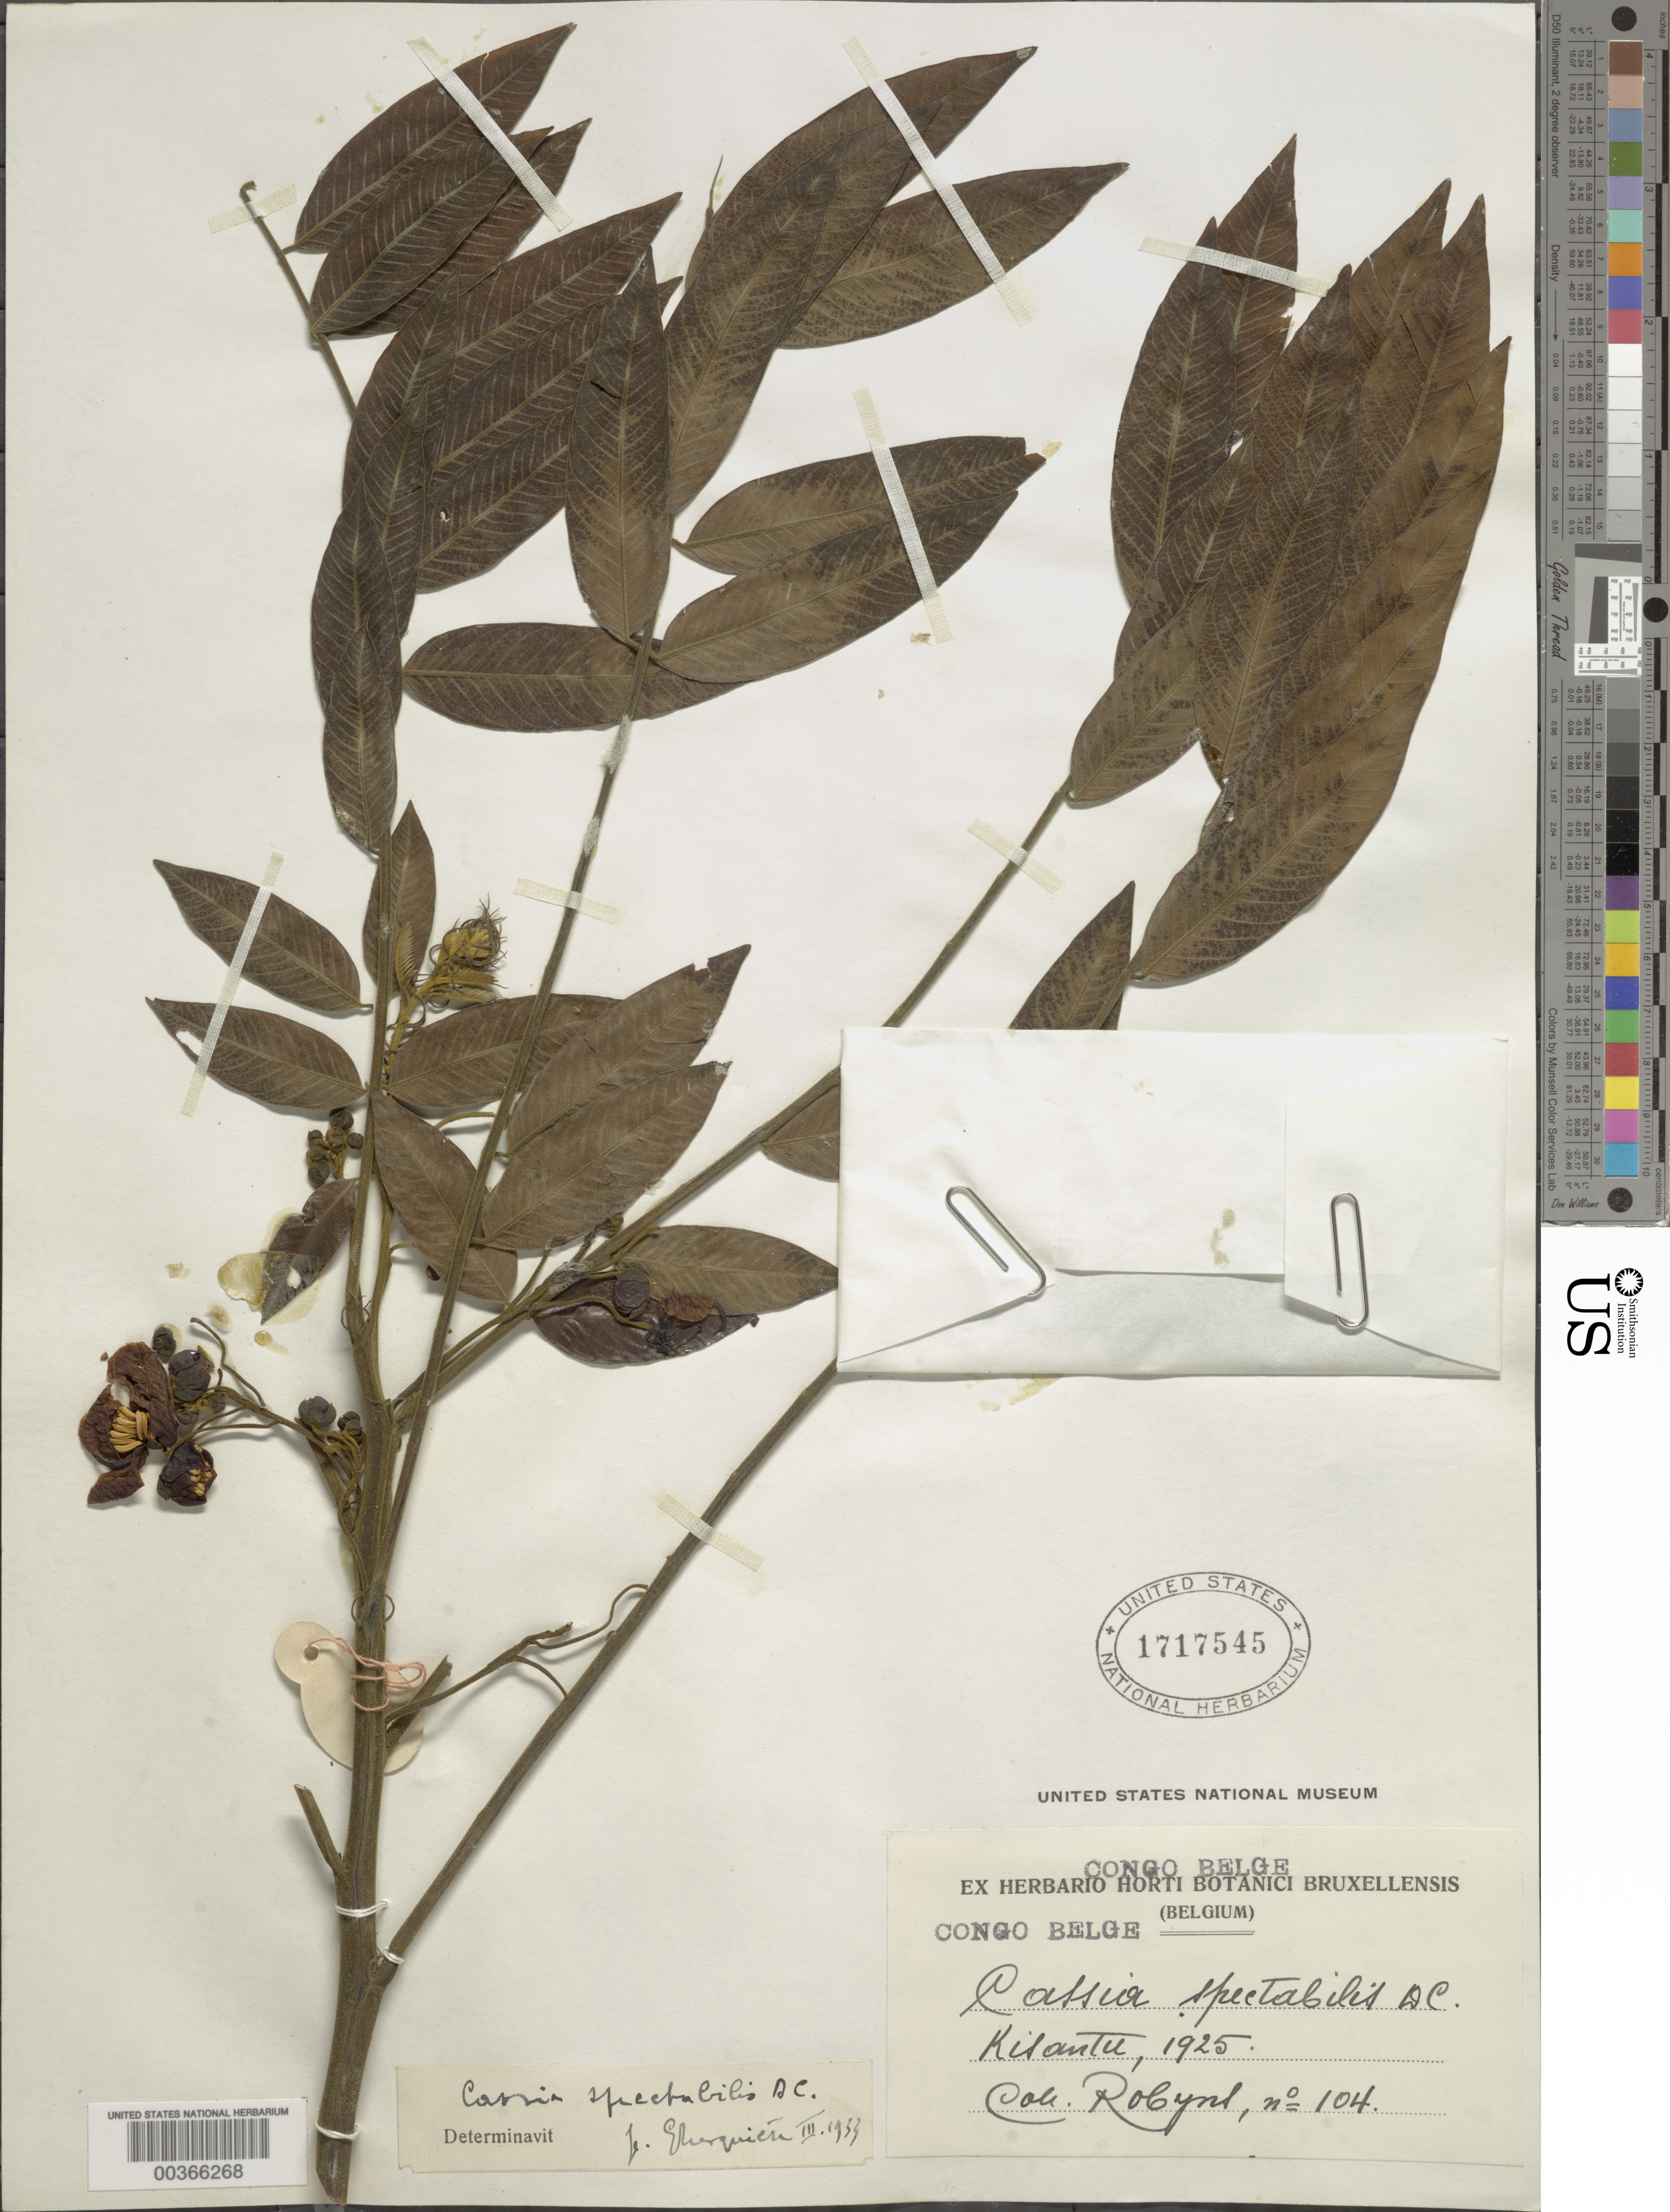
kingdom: Plantae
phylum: Tracheophyta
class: Magnoliopsida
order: Fabales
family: Fabaceae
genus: Senna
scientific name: Senna spectabilis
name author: (DC.) H.S. Irwin & Barneby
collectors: F. Robyns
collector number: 104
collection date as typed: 1925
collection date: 1925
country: Congo, Democratic Republic of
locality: Kisantu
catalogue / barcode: US 1717545